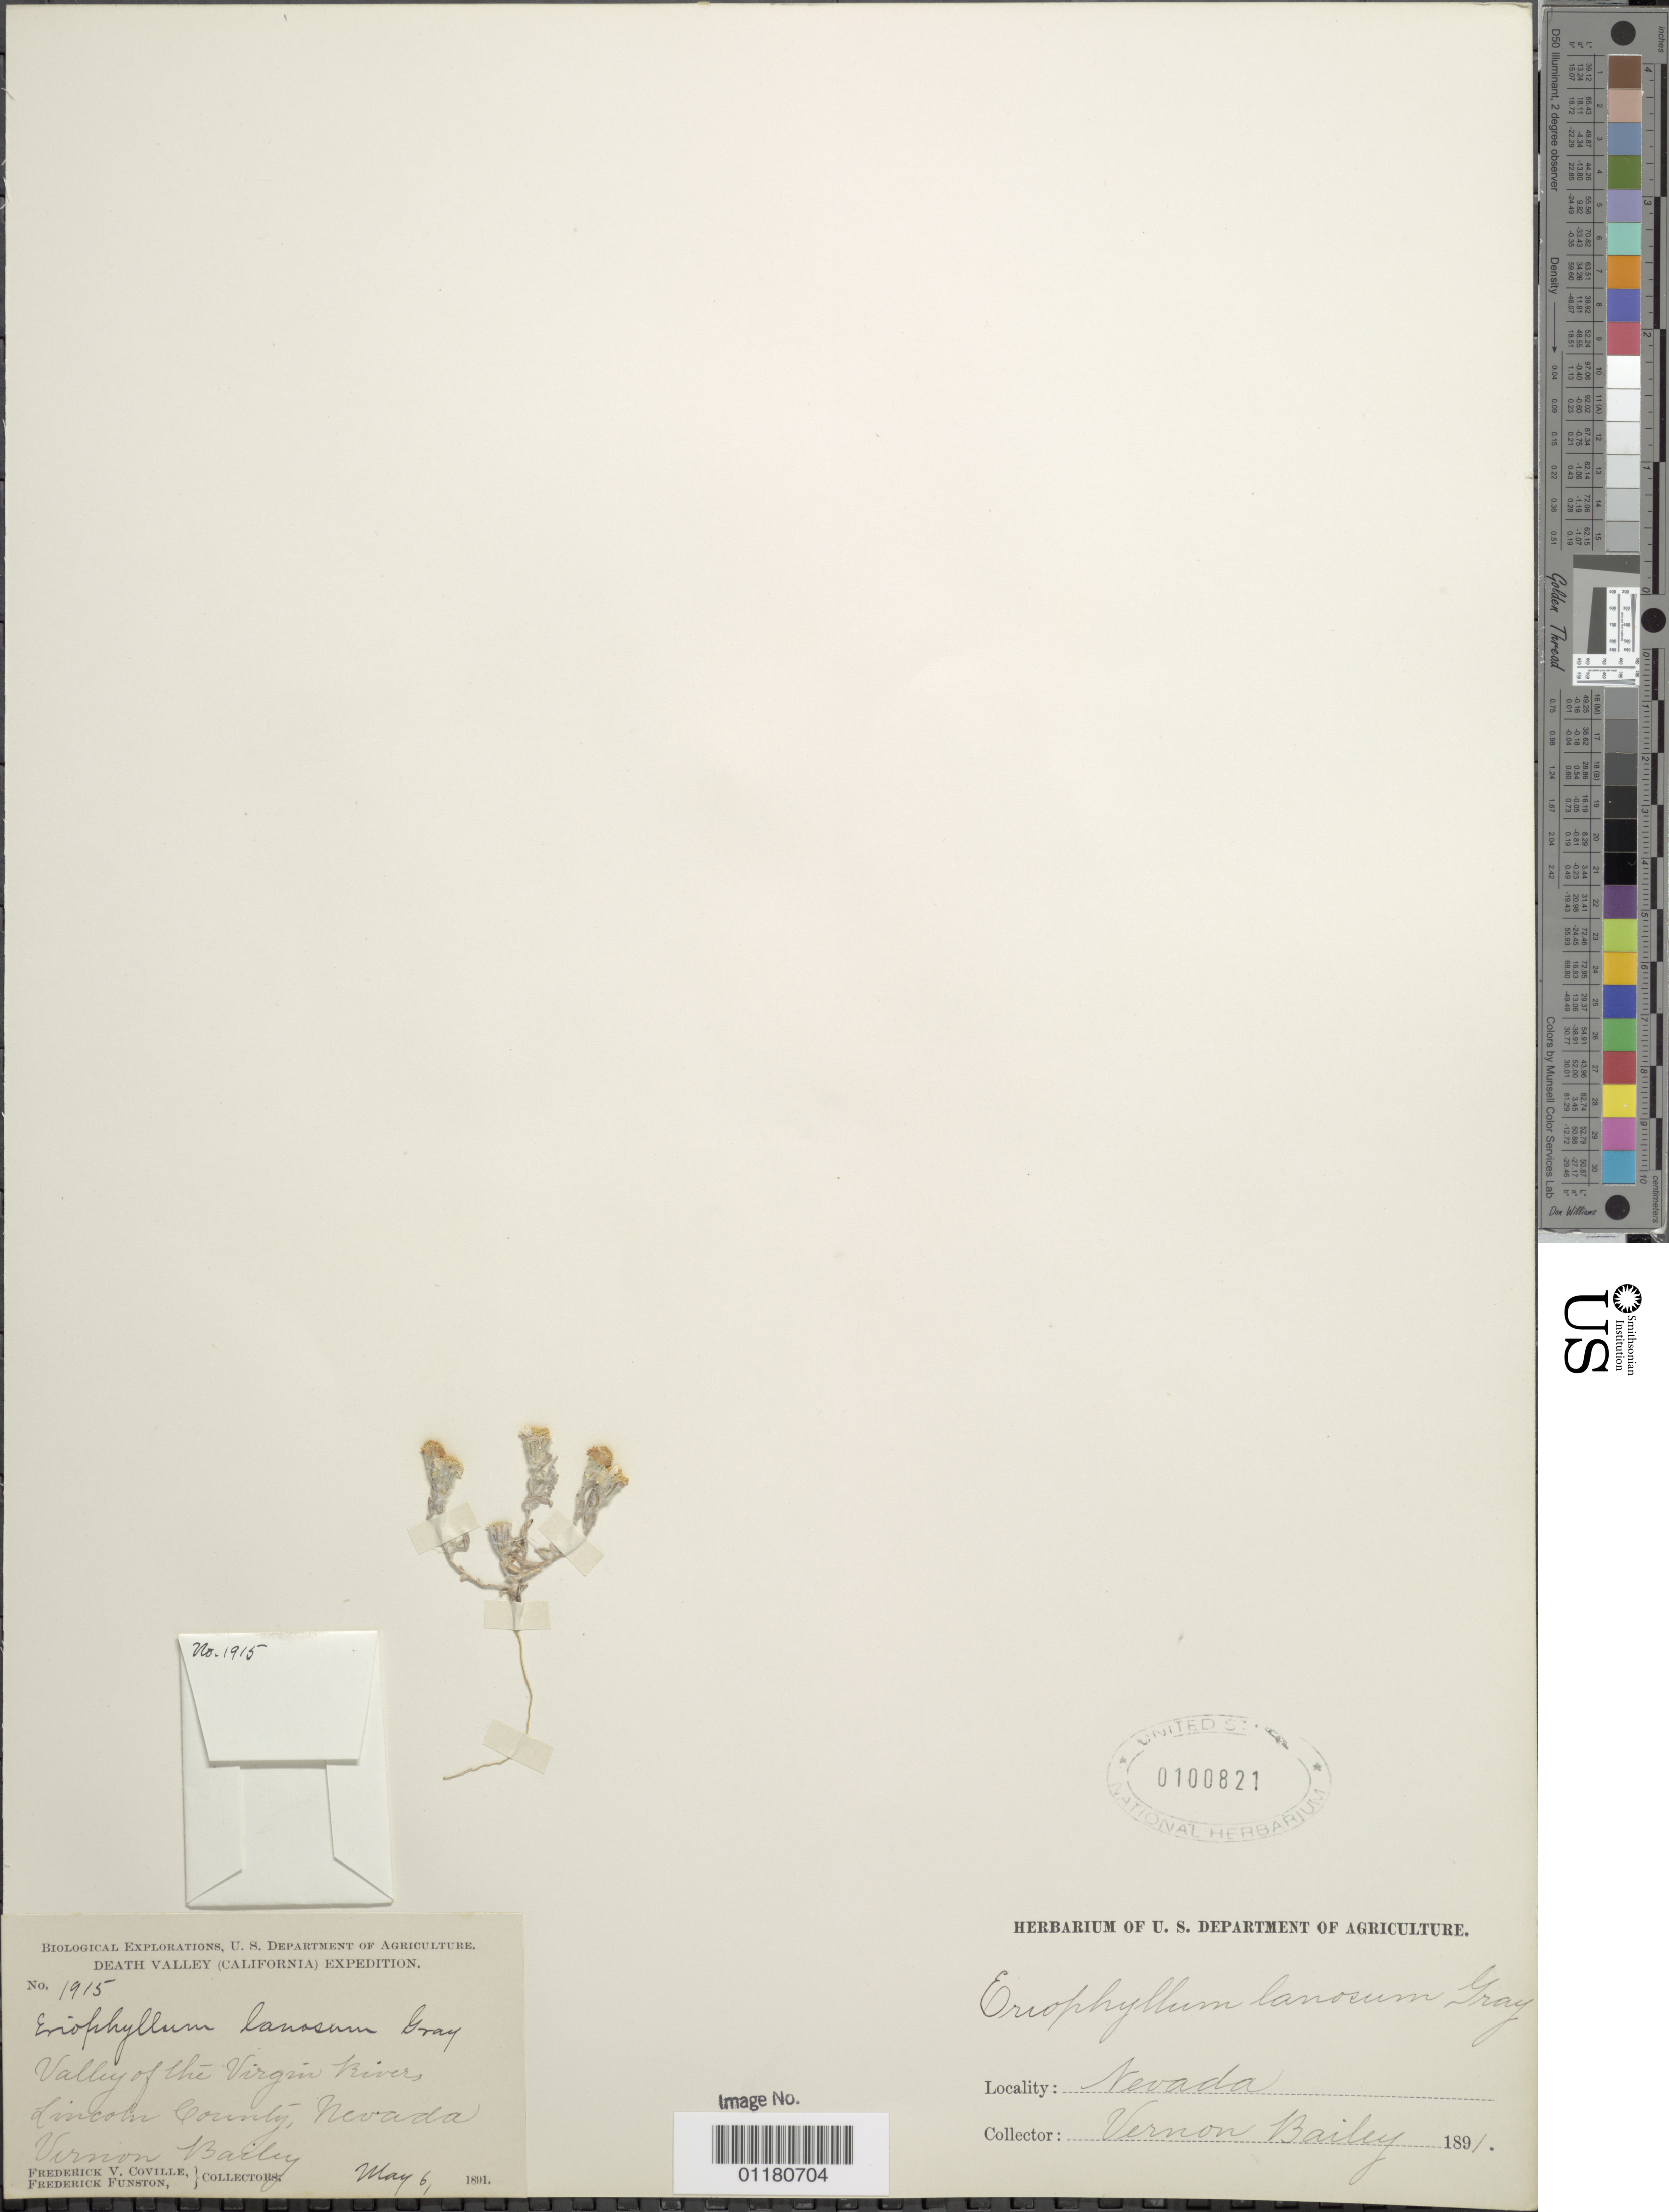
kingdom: Plantae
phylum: Tracheophyta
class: Magnoliopsida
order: Asterales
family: Asteraceae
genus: Eriophyllum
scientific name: Eriophyllum lanosum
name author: (A. Gray) A. Gray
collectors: V. O. Bailey, F. V. Coville & F. Funston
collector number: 1915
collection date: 1891-05-06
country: United States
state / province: Nevada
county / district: Lincoln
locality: Valley of the Virgin River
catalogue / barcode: US 100821